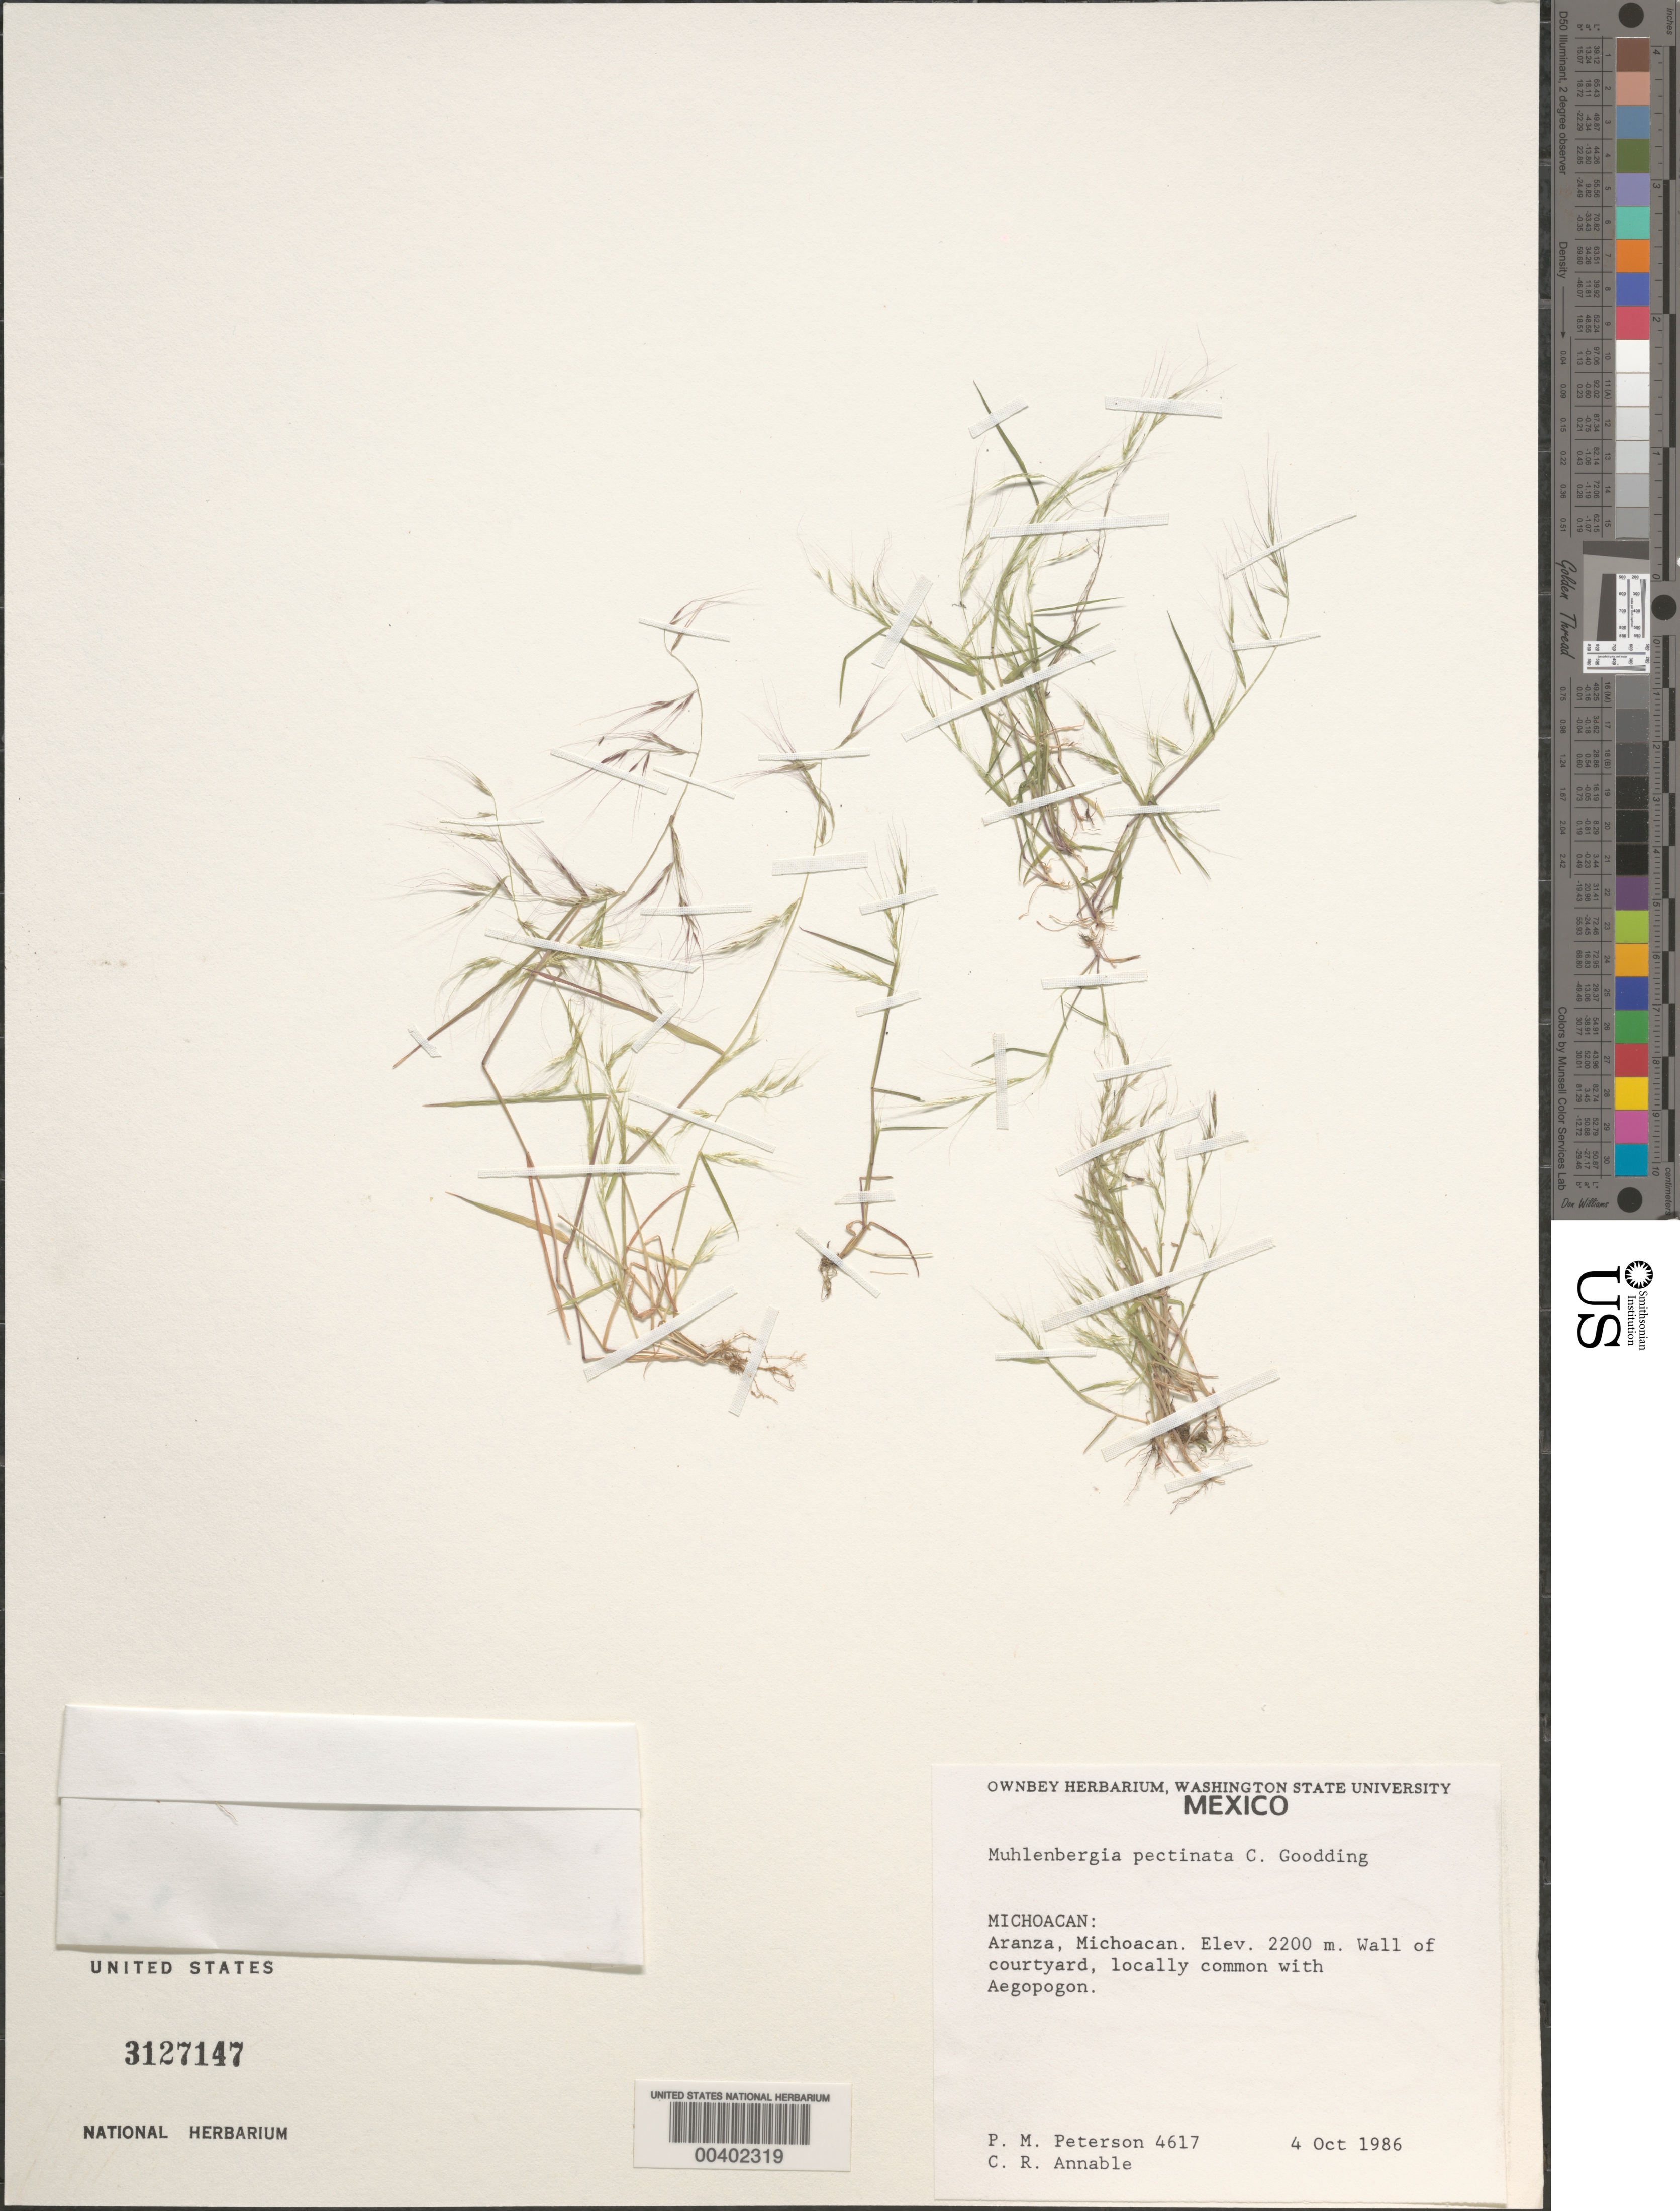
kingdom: Plantae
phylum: Tracheophyta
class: Liliopsida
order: Poales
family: Poaceae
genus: Muhlenbergia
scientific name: Muhlenbergia pectinata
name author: C.O. Goodd.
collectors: P. M. Peterson & C. R. Annable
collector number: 04617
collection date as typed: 04 Oct 1986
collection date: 1986-10-04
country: Mexico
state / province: Michoacán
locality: Aranza.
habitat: Wall of courtyard, locally common with Aegopogon.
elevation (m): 2200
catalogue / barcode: US 3127147